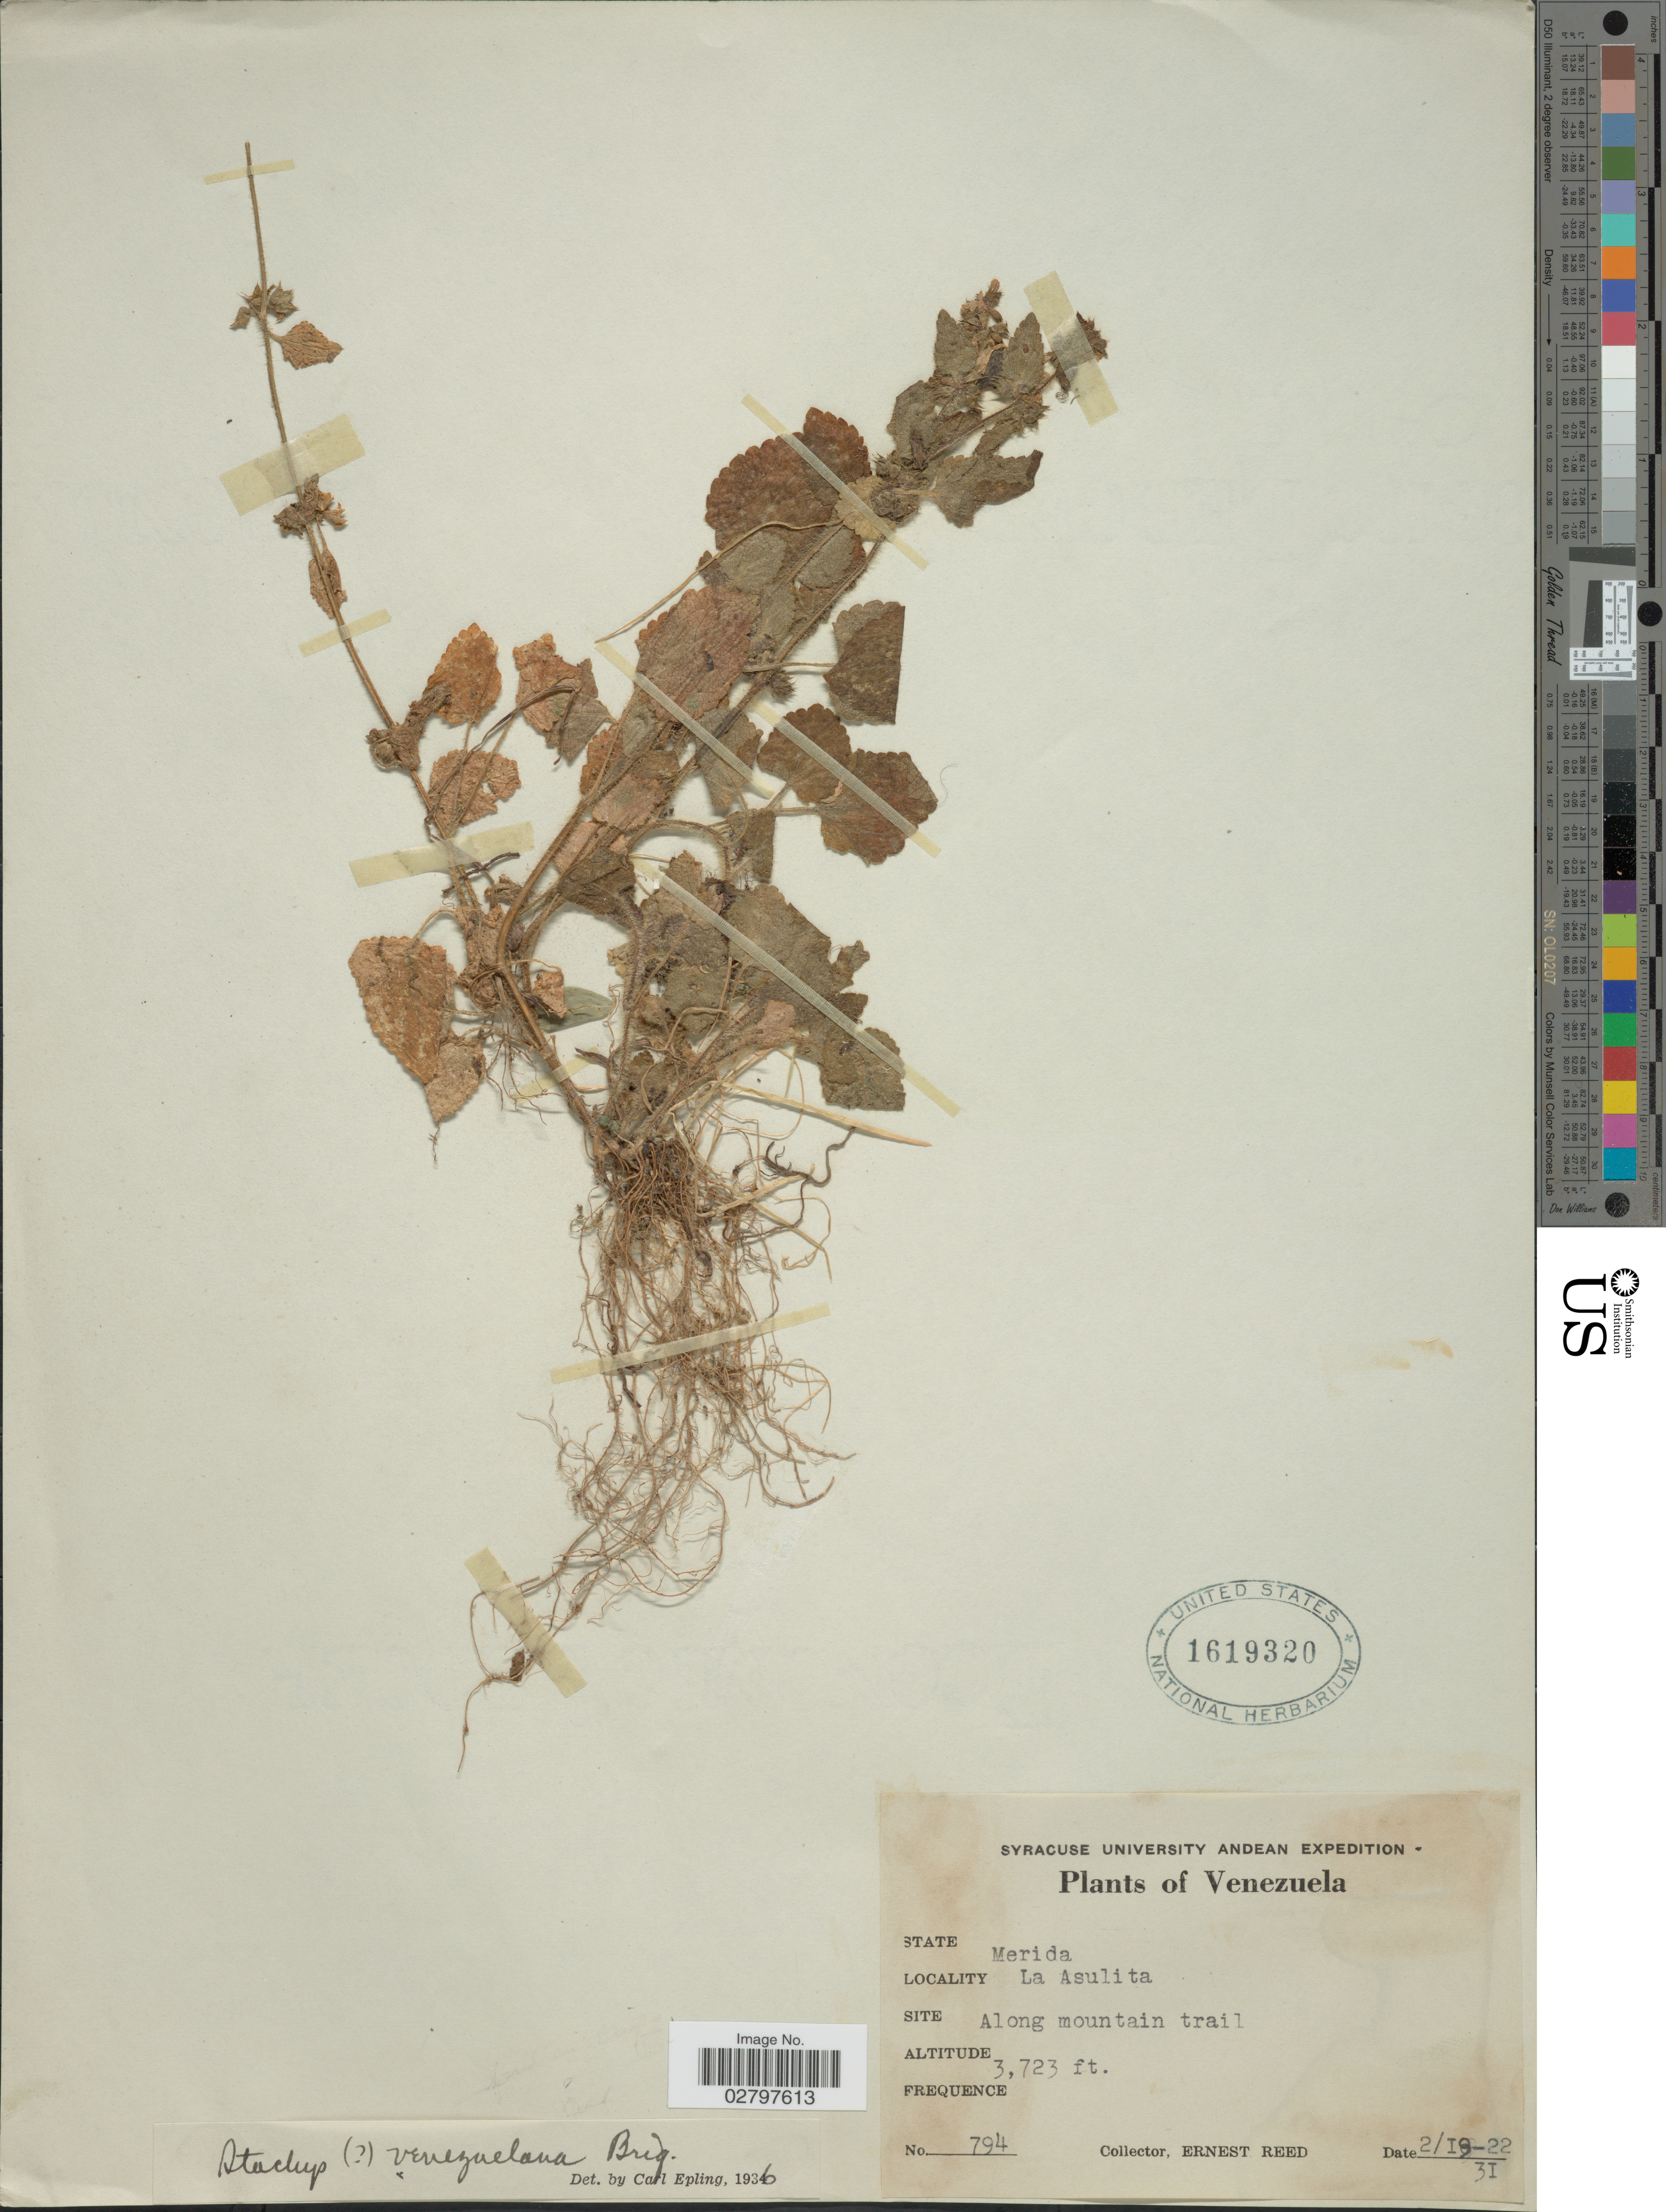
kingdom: Plantae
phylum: Tracheophyta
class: Magnoliopsida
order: Lamiales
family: Lamiaceae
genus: Stachys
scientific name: Stachys venezuelana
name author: Briq.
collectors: E. Reed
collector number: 794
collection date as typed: Transcribed d/m/y: 19/2/22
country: Venezuela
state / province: Mérida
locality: La Asulita.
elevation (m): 1135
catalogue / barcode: US 1619320